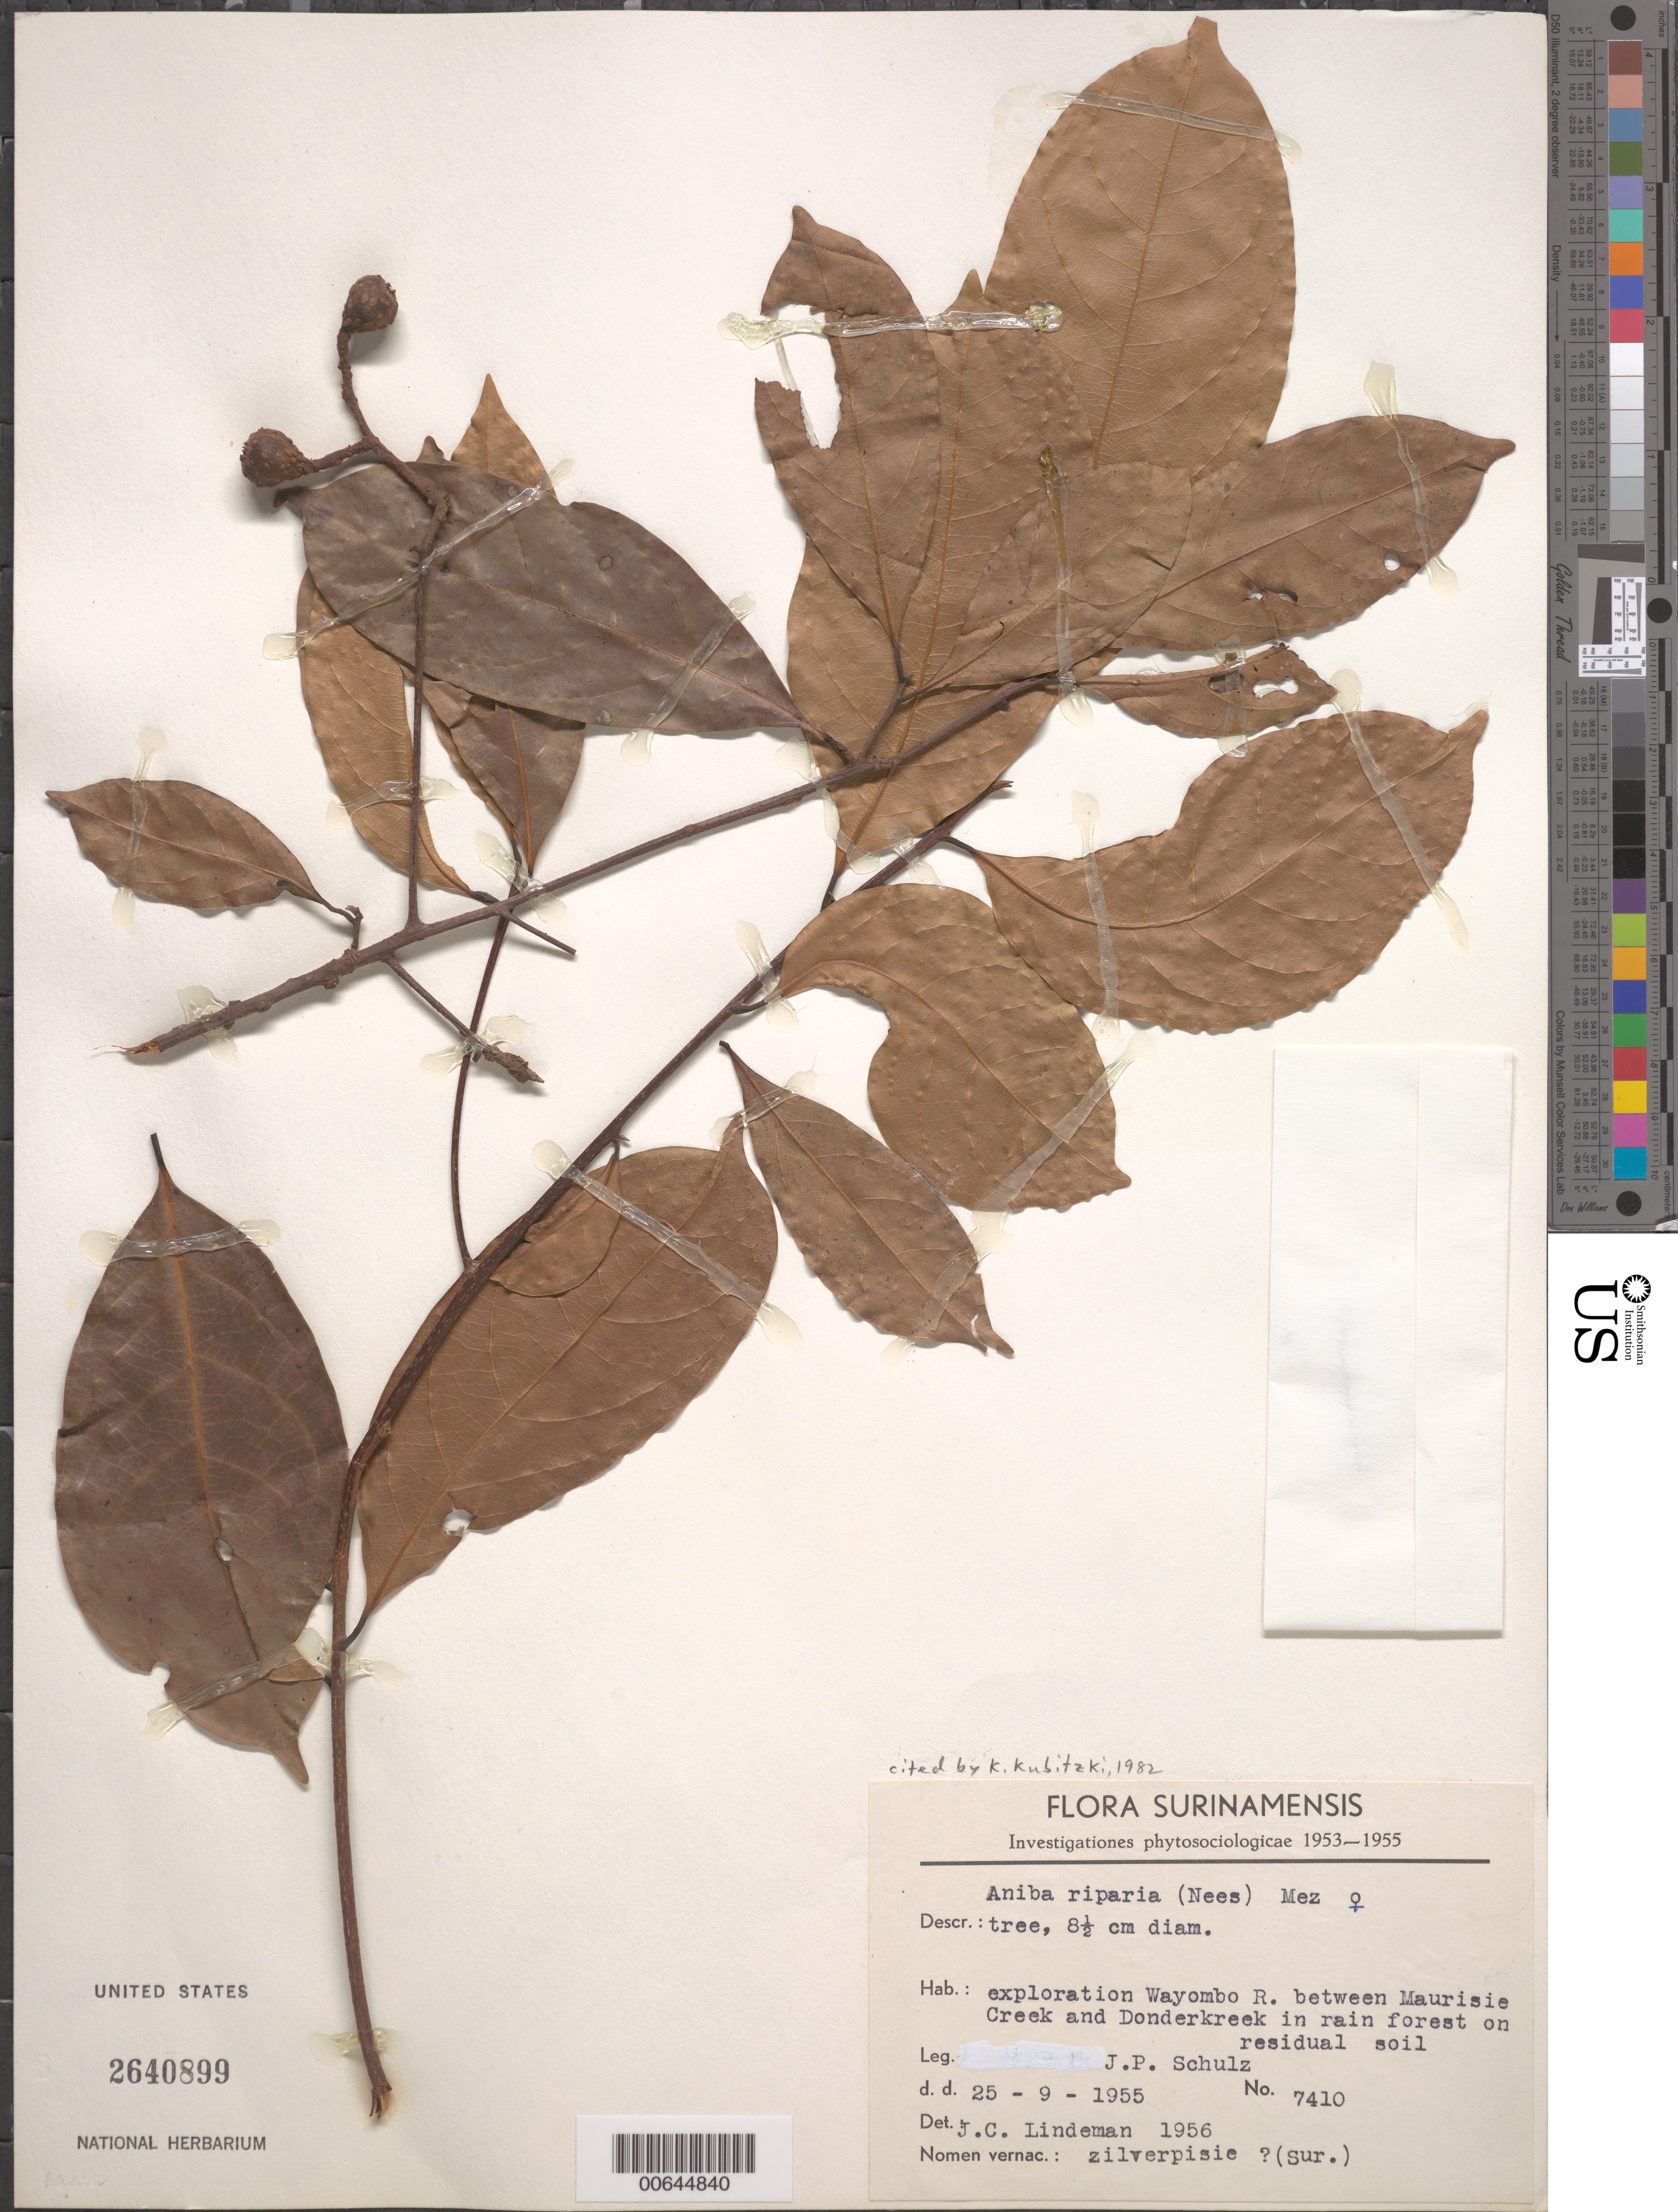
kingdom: Plantae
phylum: Tracheophyta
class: Magnoliopsida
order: Laurales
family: Lauraceae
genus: Aniba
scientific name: Aniba riparia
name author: (Nees) Mez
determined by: Lindeman, J. C.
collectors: J. P. Schulz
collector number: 7410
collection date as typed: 25-Sep-55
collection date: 1955-09-25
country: Suriname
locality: Wayombo R. between Maurisie Creek and Donderkreek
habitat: Rainforest in residual soil.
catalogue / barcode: US 2640899